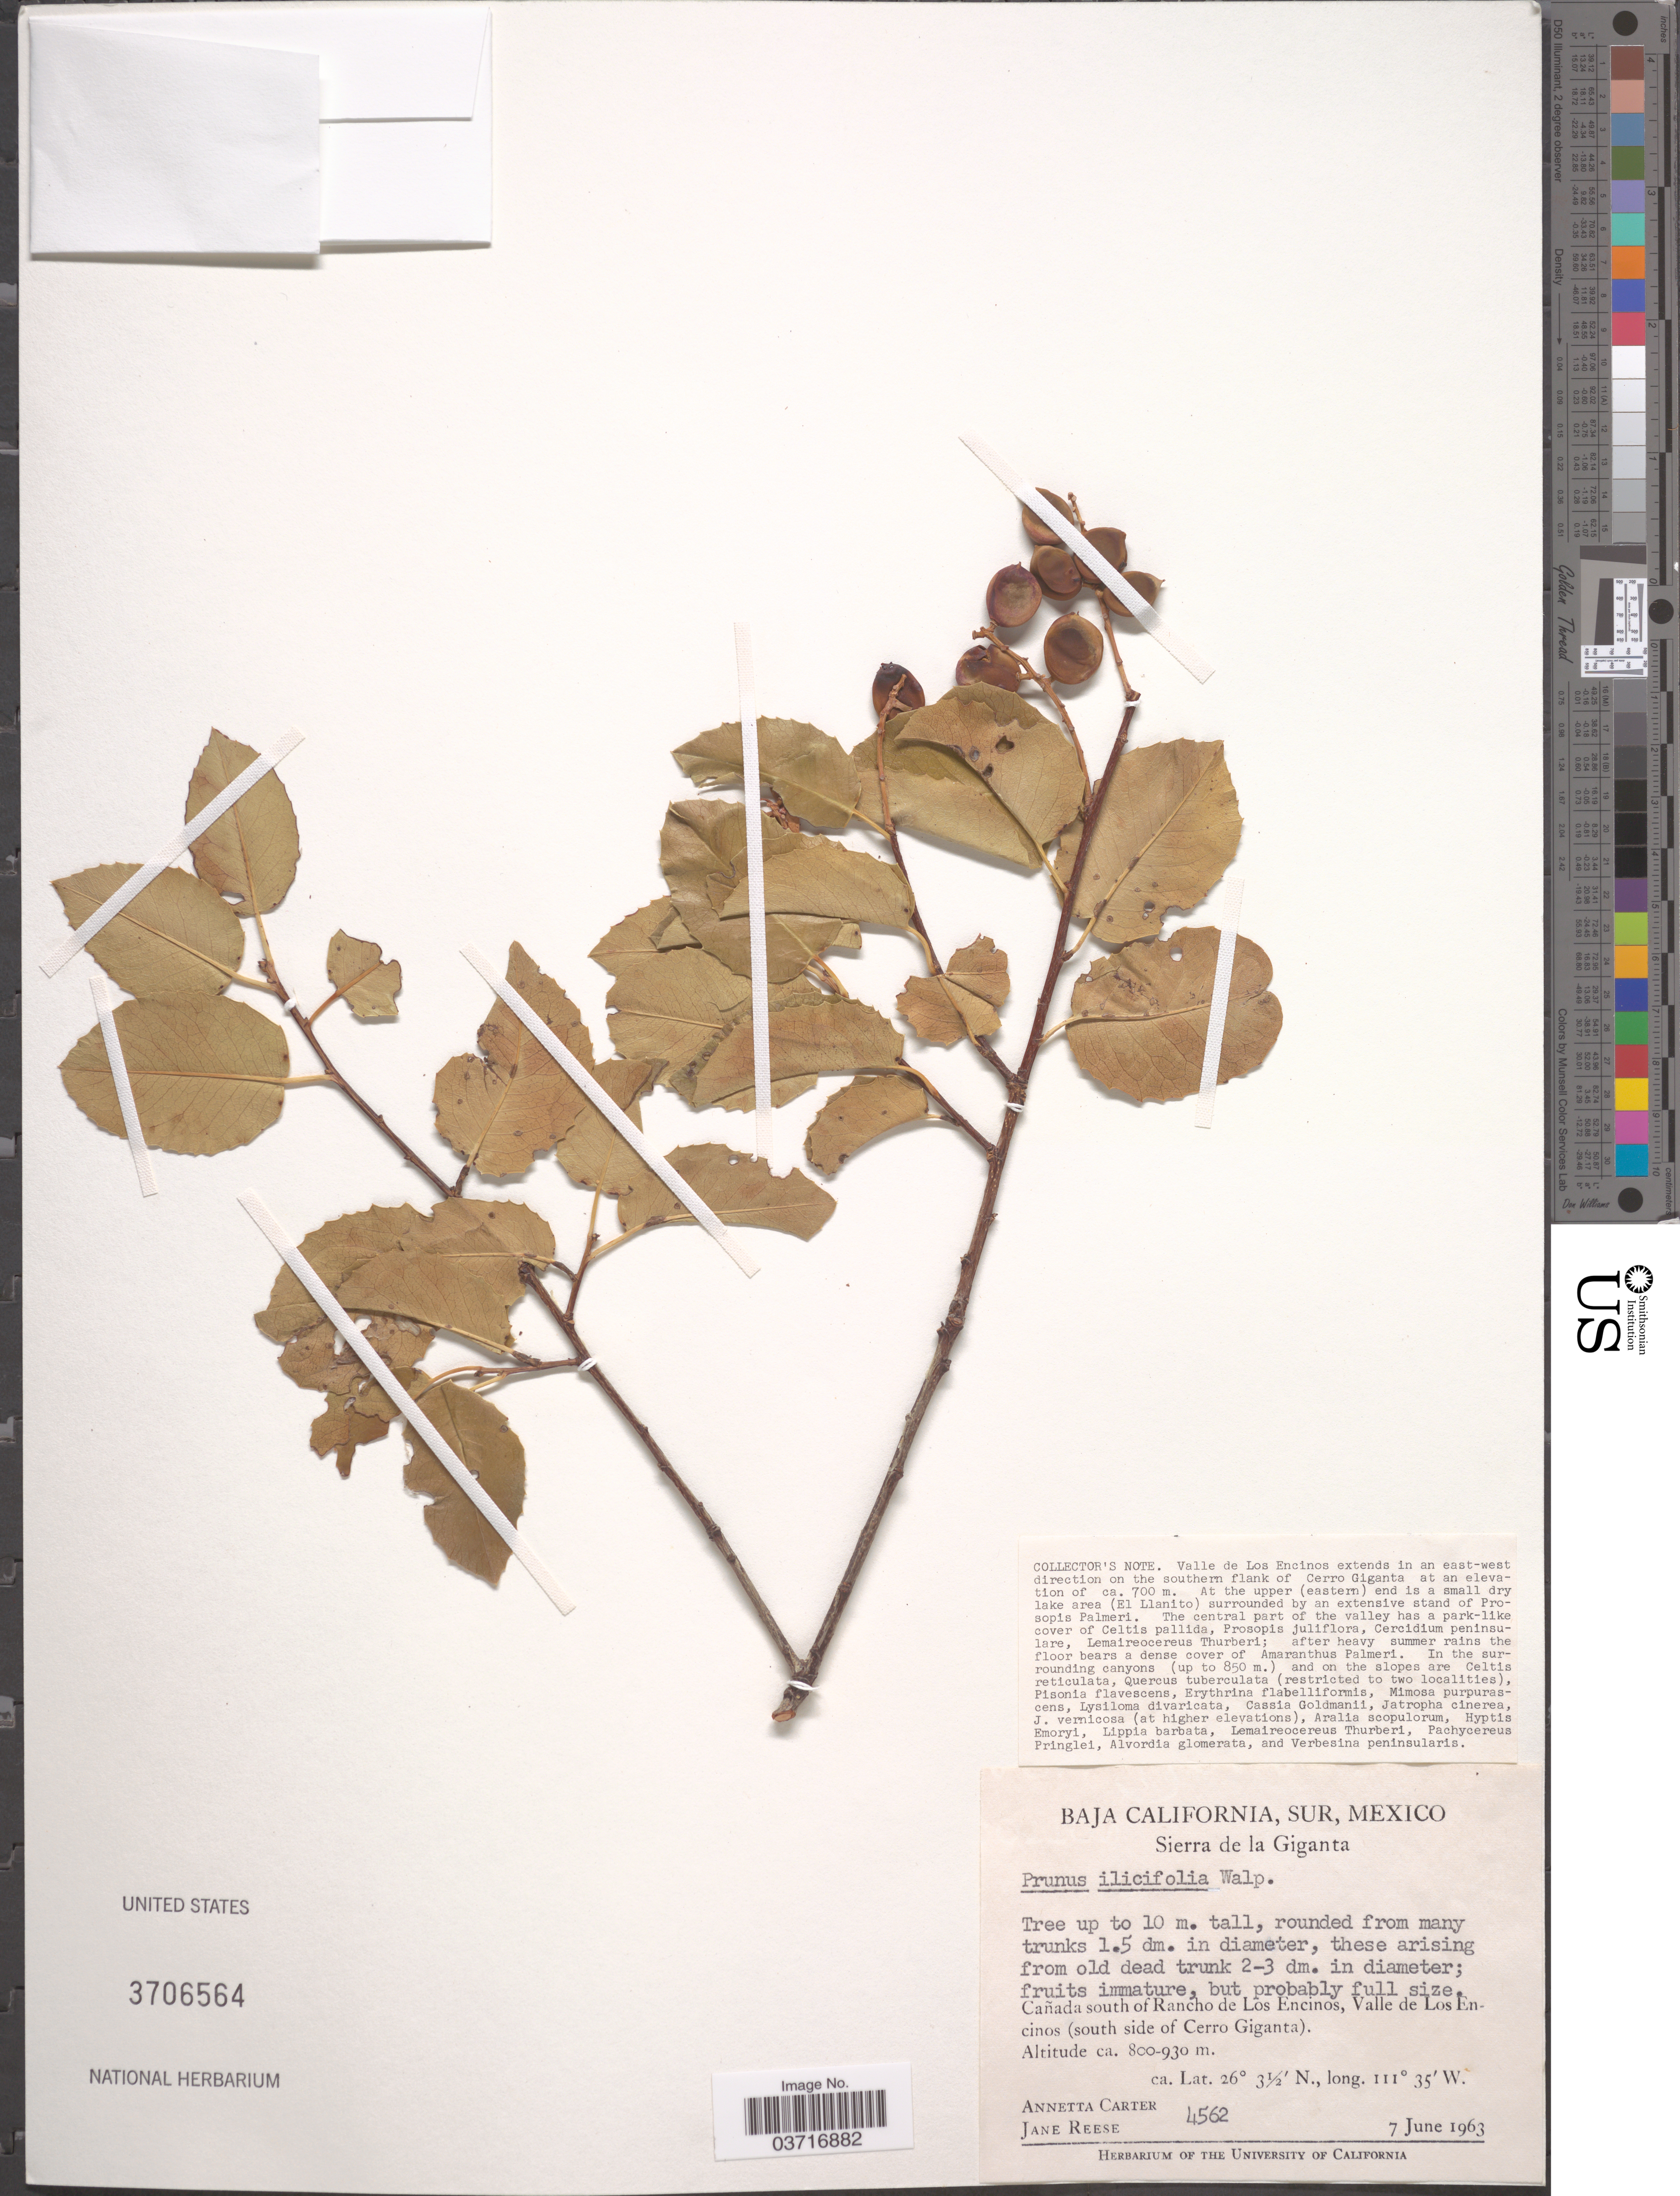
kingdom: Plantae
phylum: Tracheophyta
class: Magnoliopsida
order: Rosales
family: Rosaceae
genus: Prunus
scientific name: Prunus ilicifolia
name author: (Nutt. ex Hook. & Arn.) D. Dietr.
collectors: A. Carter & J. Reese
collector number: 4562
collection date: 1963-06-07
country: Mexico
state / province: Baja California Sur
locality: Sierra de la Giganta. Cañada south of Rancho de Los Encinos, Valle de Los Encinos (south side of Cerro Gigante).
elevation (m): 800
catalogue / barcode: US 3706564